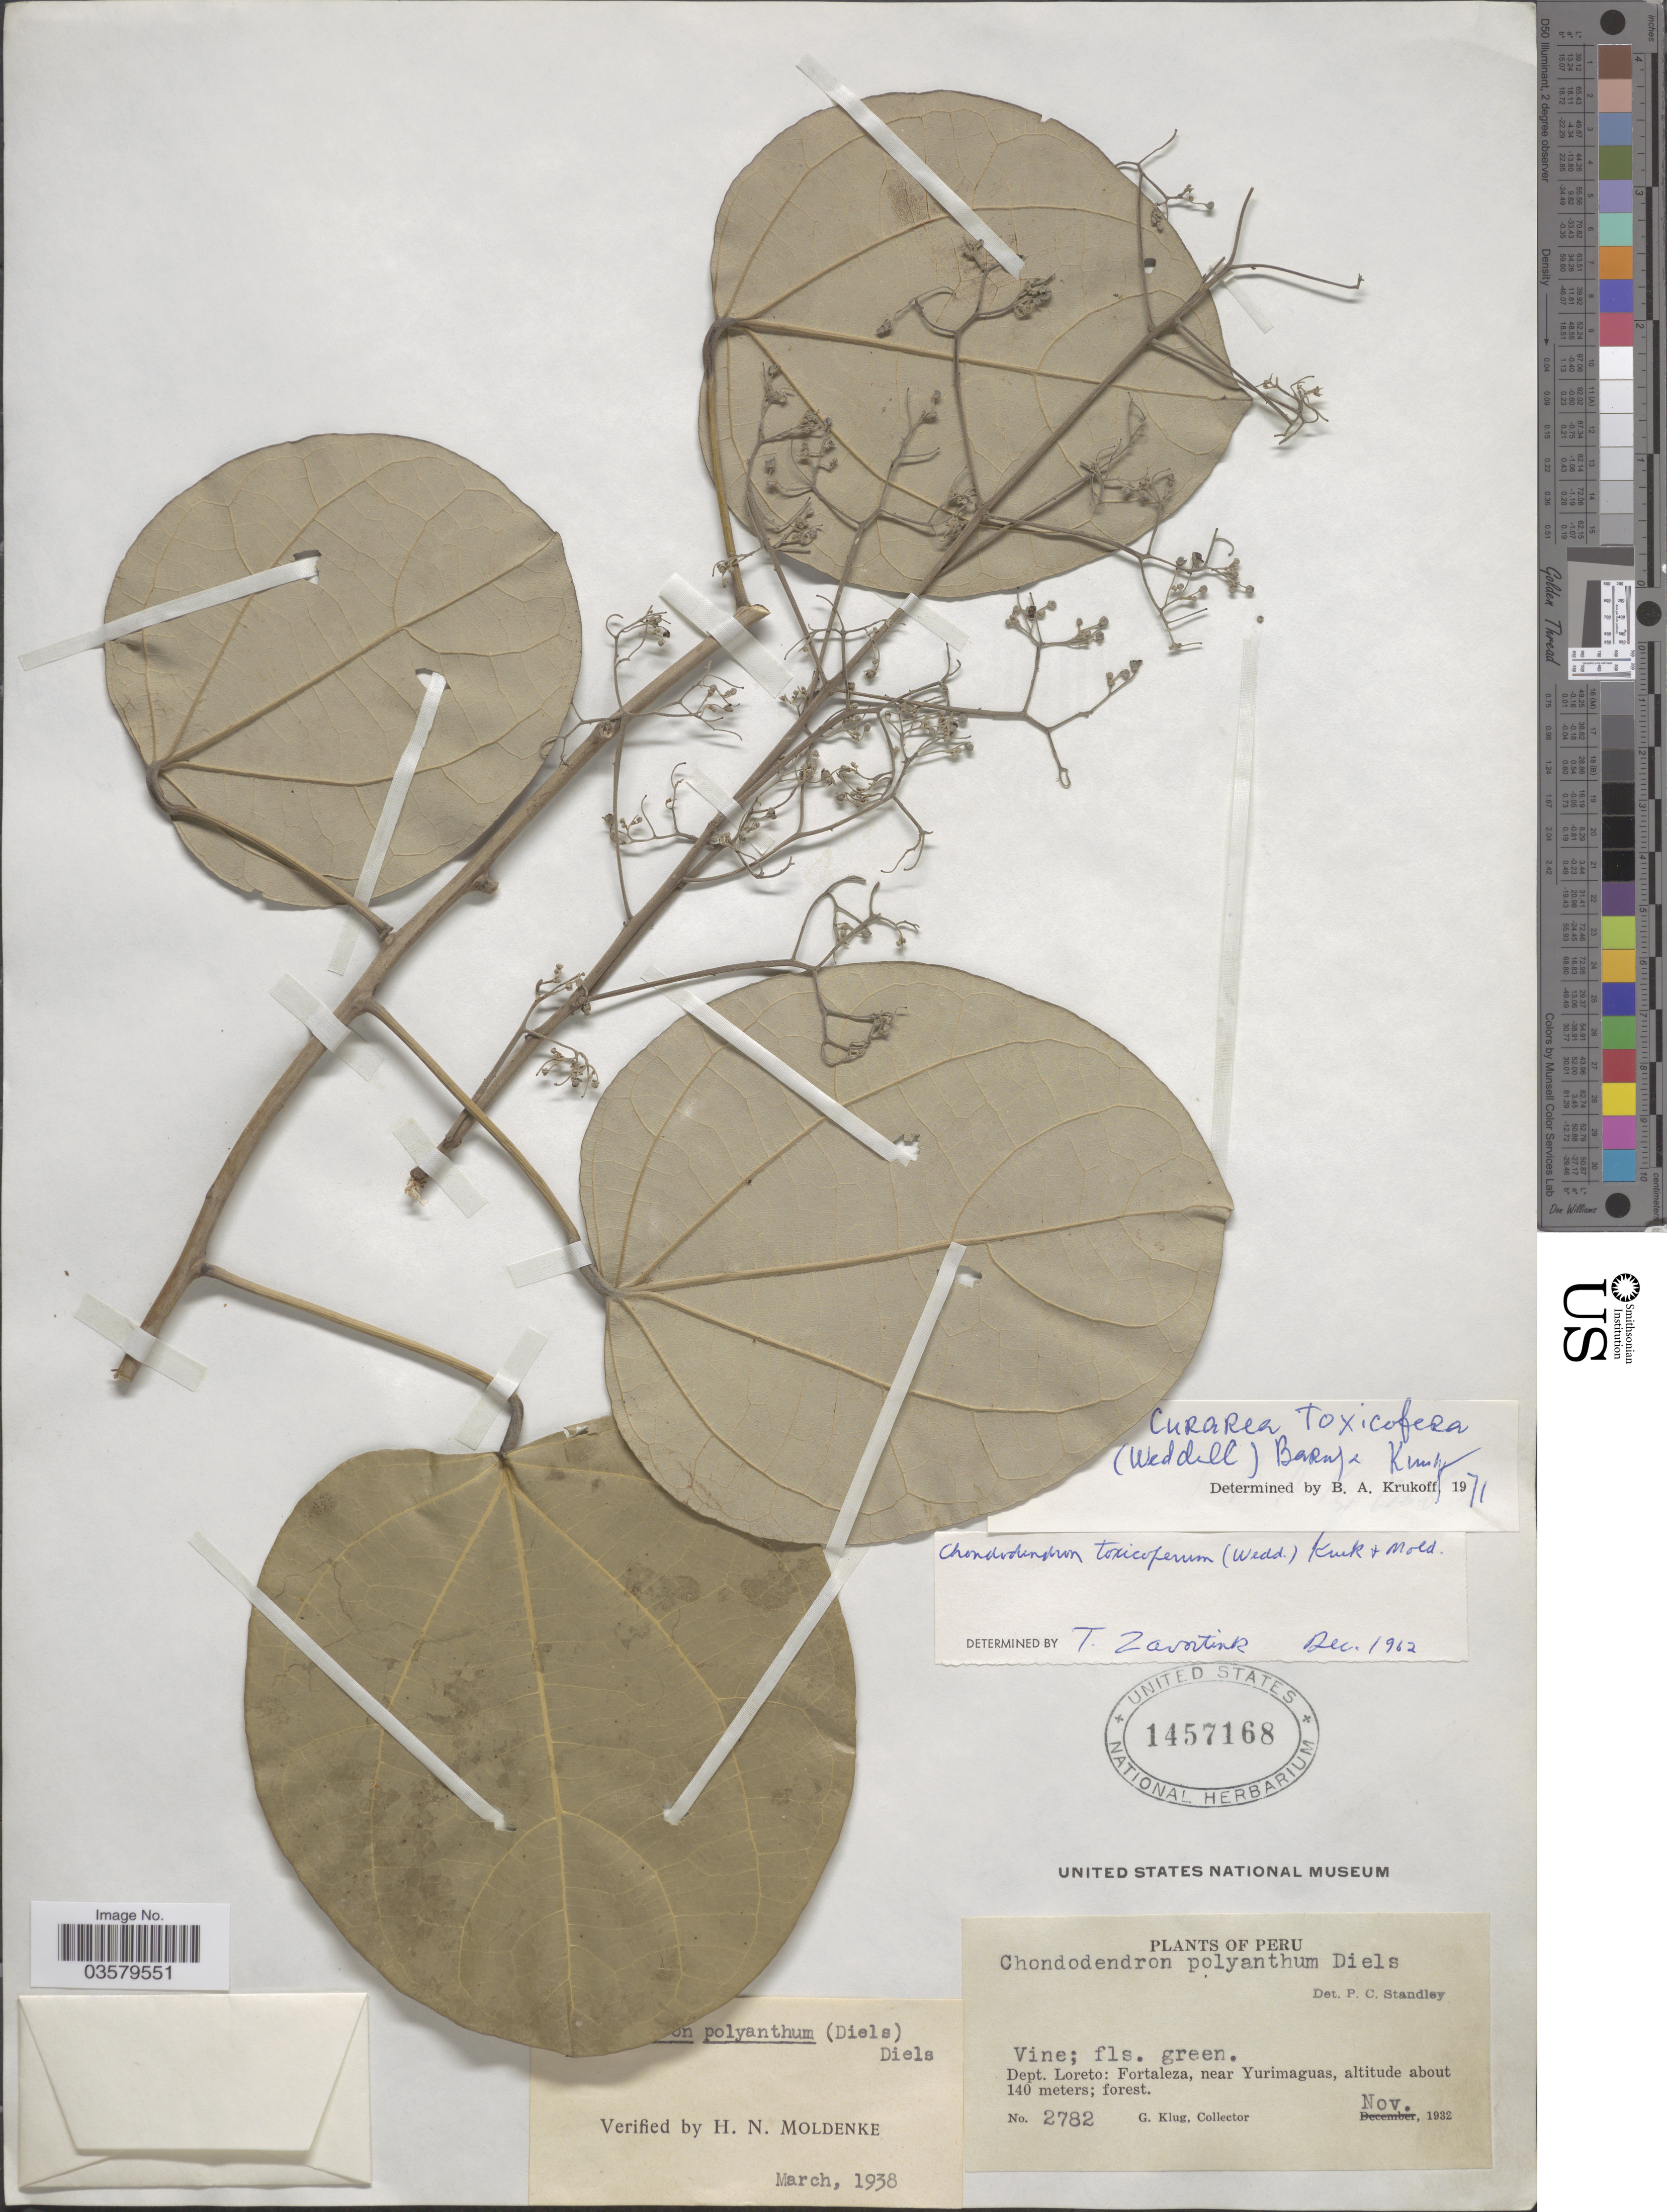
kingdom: Plantae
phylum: Tracheophyta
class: Magnoliopsida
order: Ranunculales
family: Menispermaceae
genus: Curarea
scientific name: Curarea toxicofera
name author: (Wedd.) Barneby & Krukoff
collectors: G. Klug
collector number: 2782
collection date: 1932-11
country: Peru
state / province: Loreto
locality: Dept. Loreto: Fortaleza, near Yurimaguas.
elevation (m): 140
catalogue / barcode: US 1457168